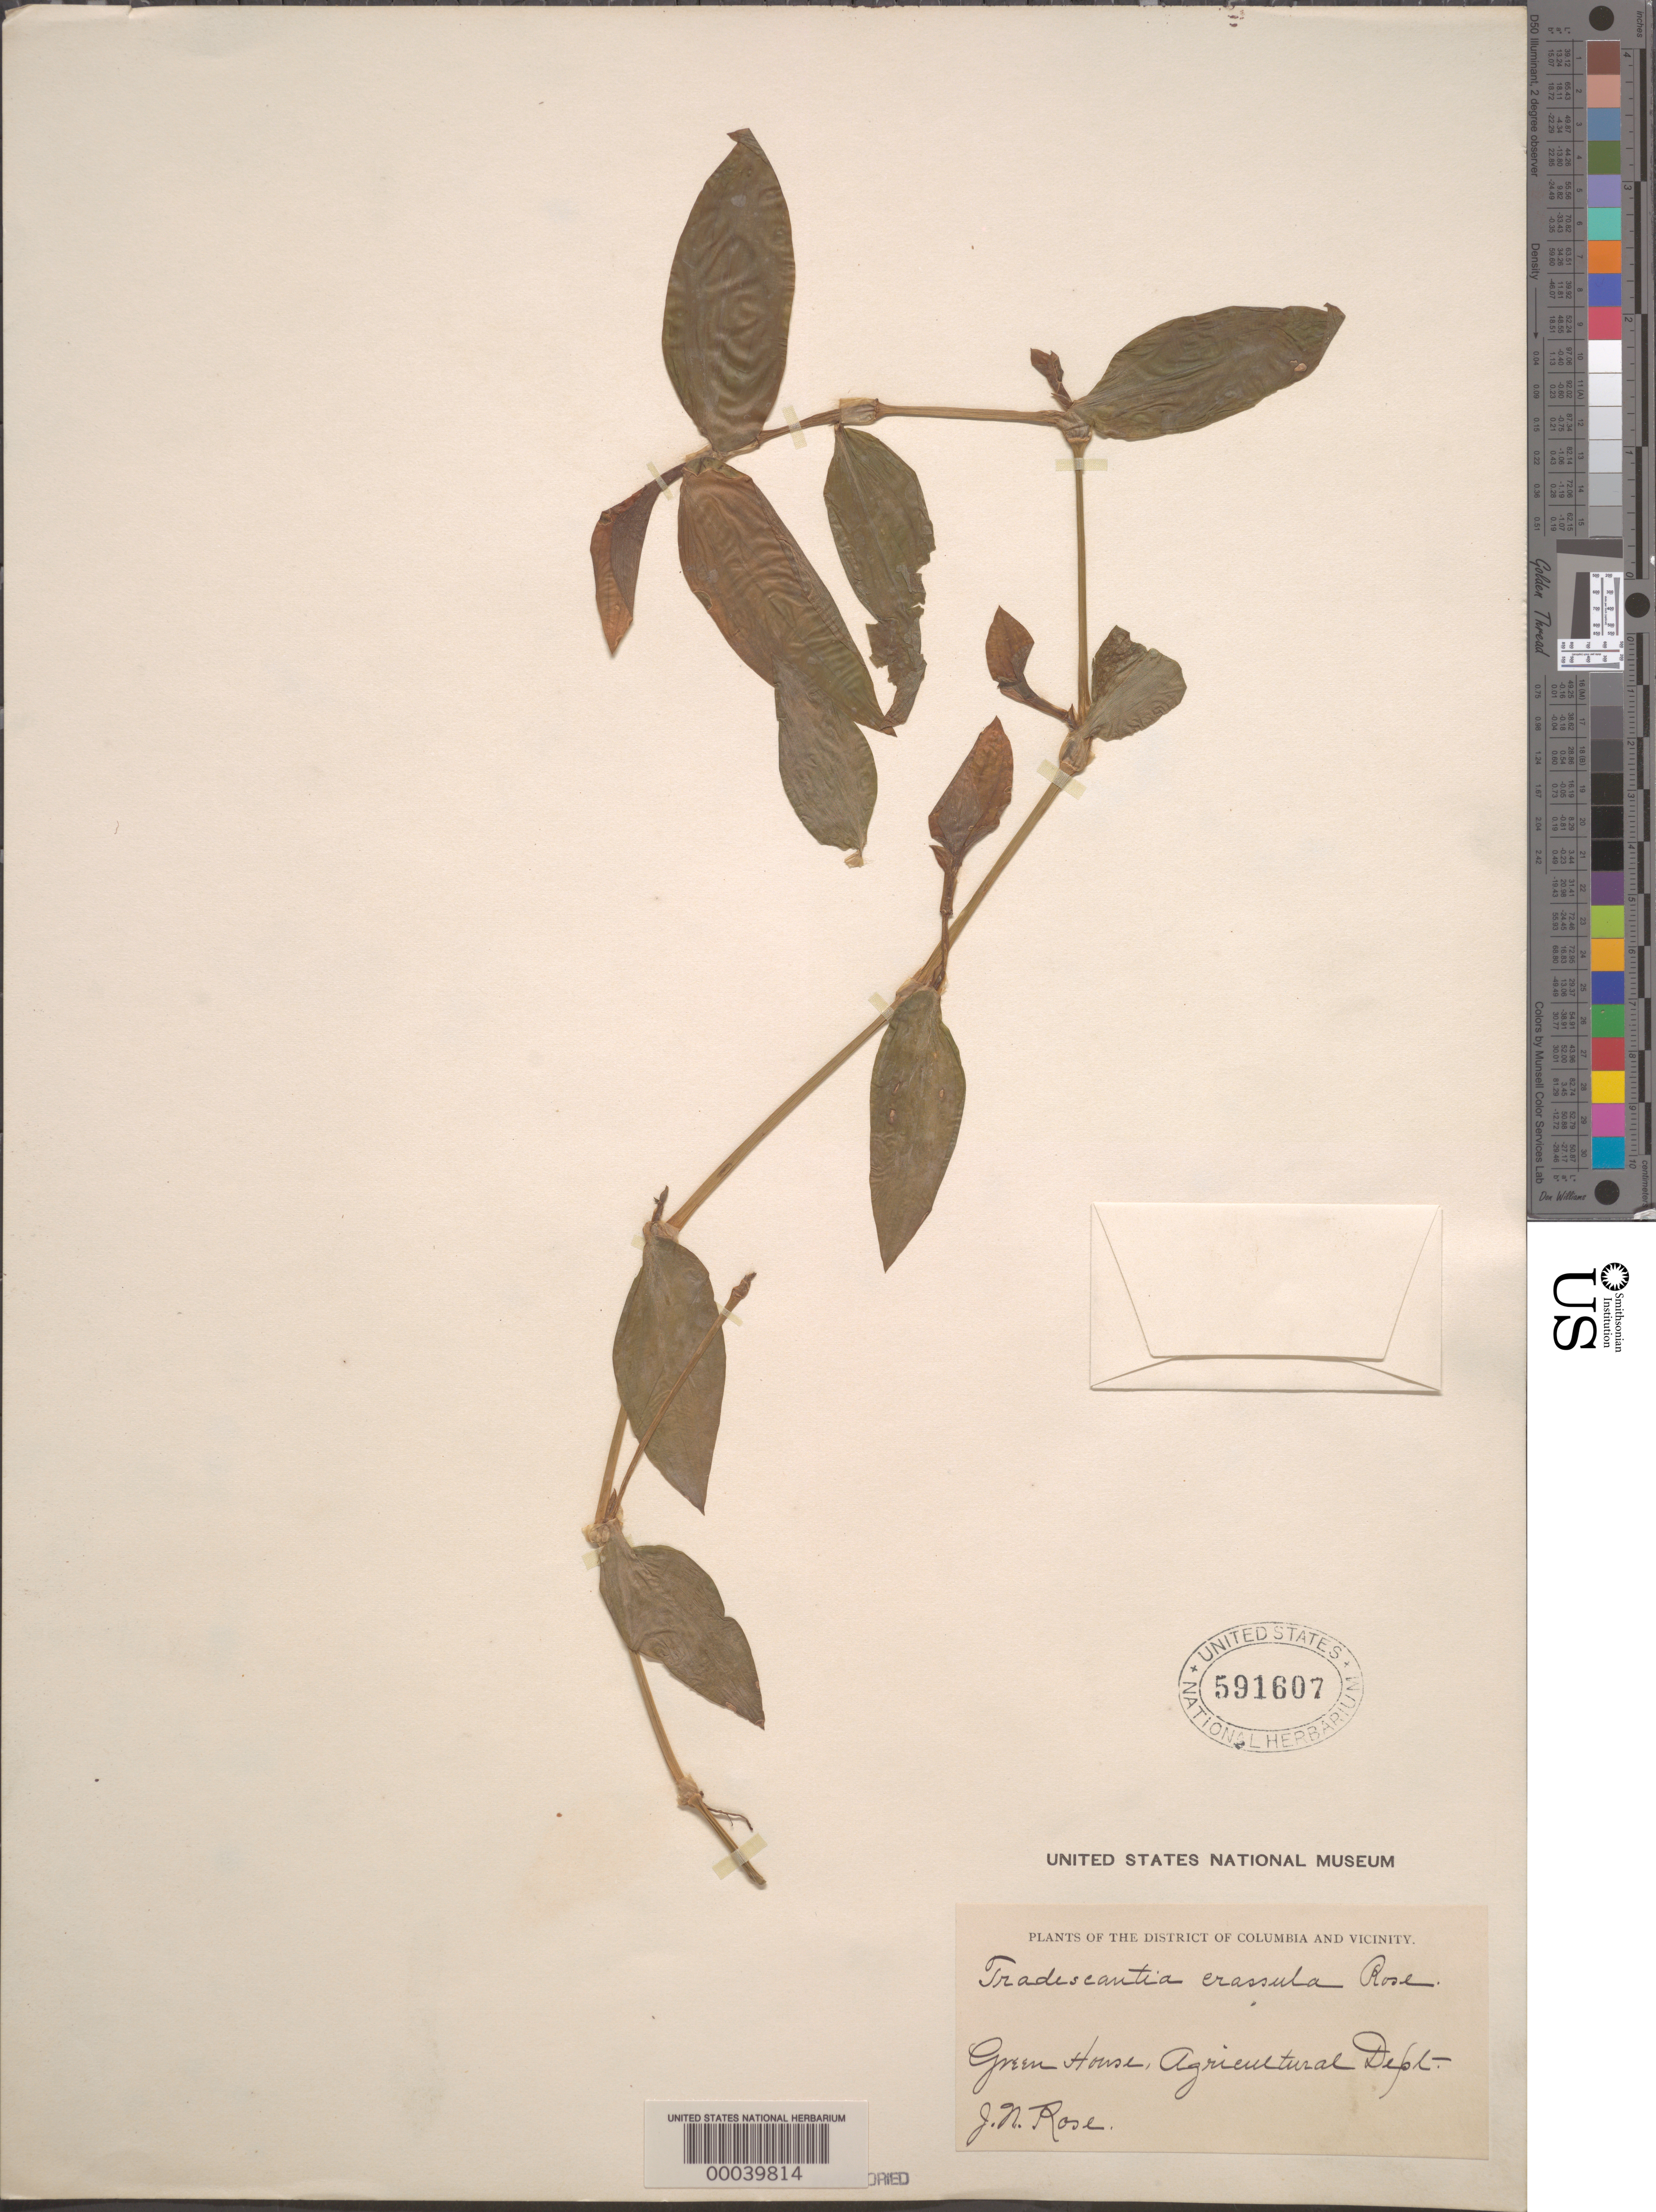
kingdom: Plantae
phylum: Tracheophyta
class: Liliopsida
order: Commelinales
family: Commelinaceae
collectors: J. N. Rose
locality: Green house, agricultural dept.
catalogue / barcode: US 591607